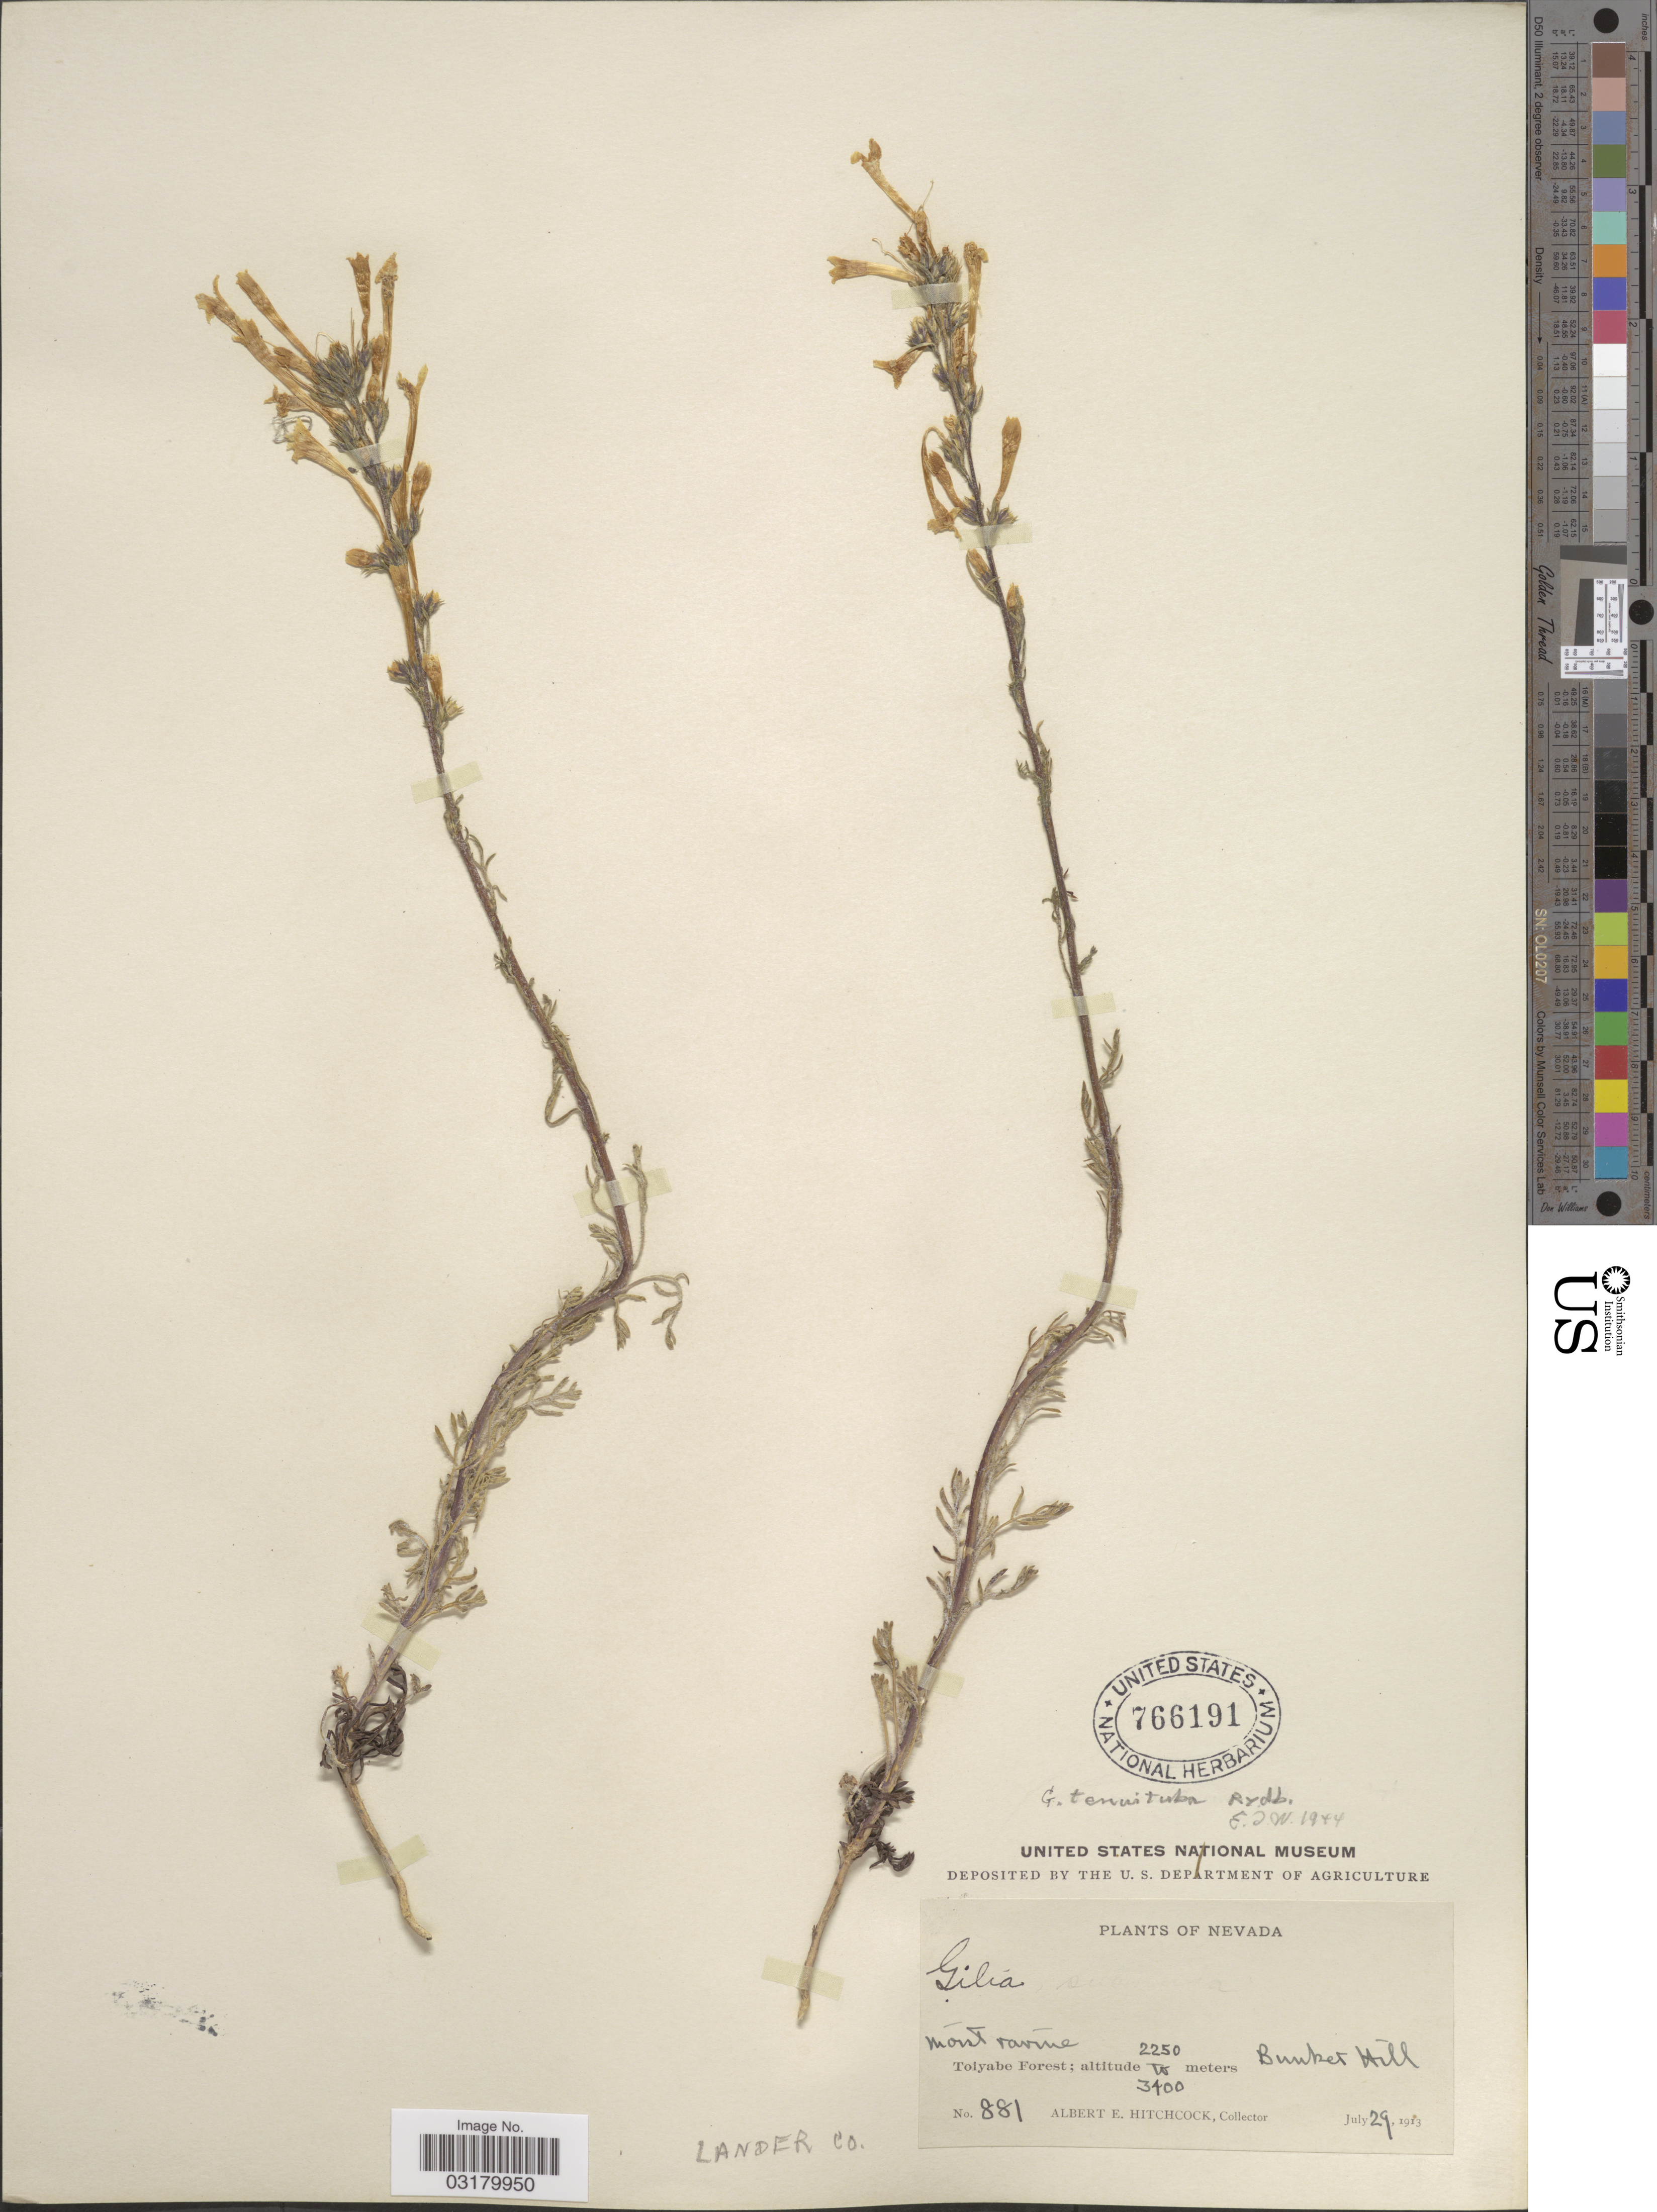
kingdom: Plantae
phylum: Tracheophyta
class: Magnoliopsida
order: Ericales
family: Polemoniaceae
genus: Ipomopsis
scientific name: Ipomopsis tenuituba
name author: (Rydb.) V.E. Grant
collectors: A. Hitchcock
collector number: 881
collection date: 1913-07-29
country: United States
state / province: Nevada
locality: Toiyabe Forest. Bunker Hill. Lander Co.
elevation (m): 2250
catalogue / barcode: US 766191